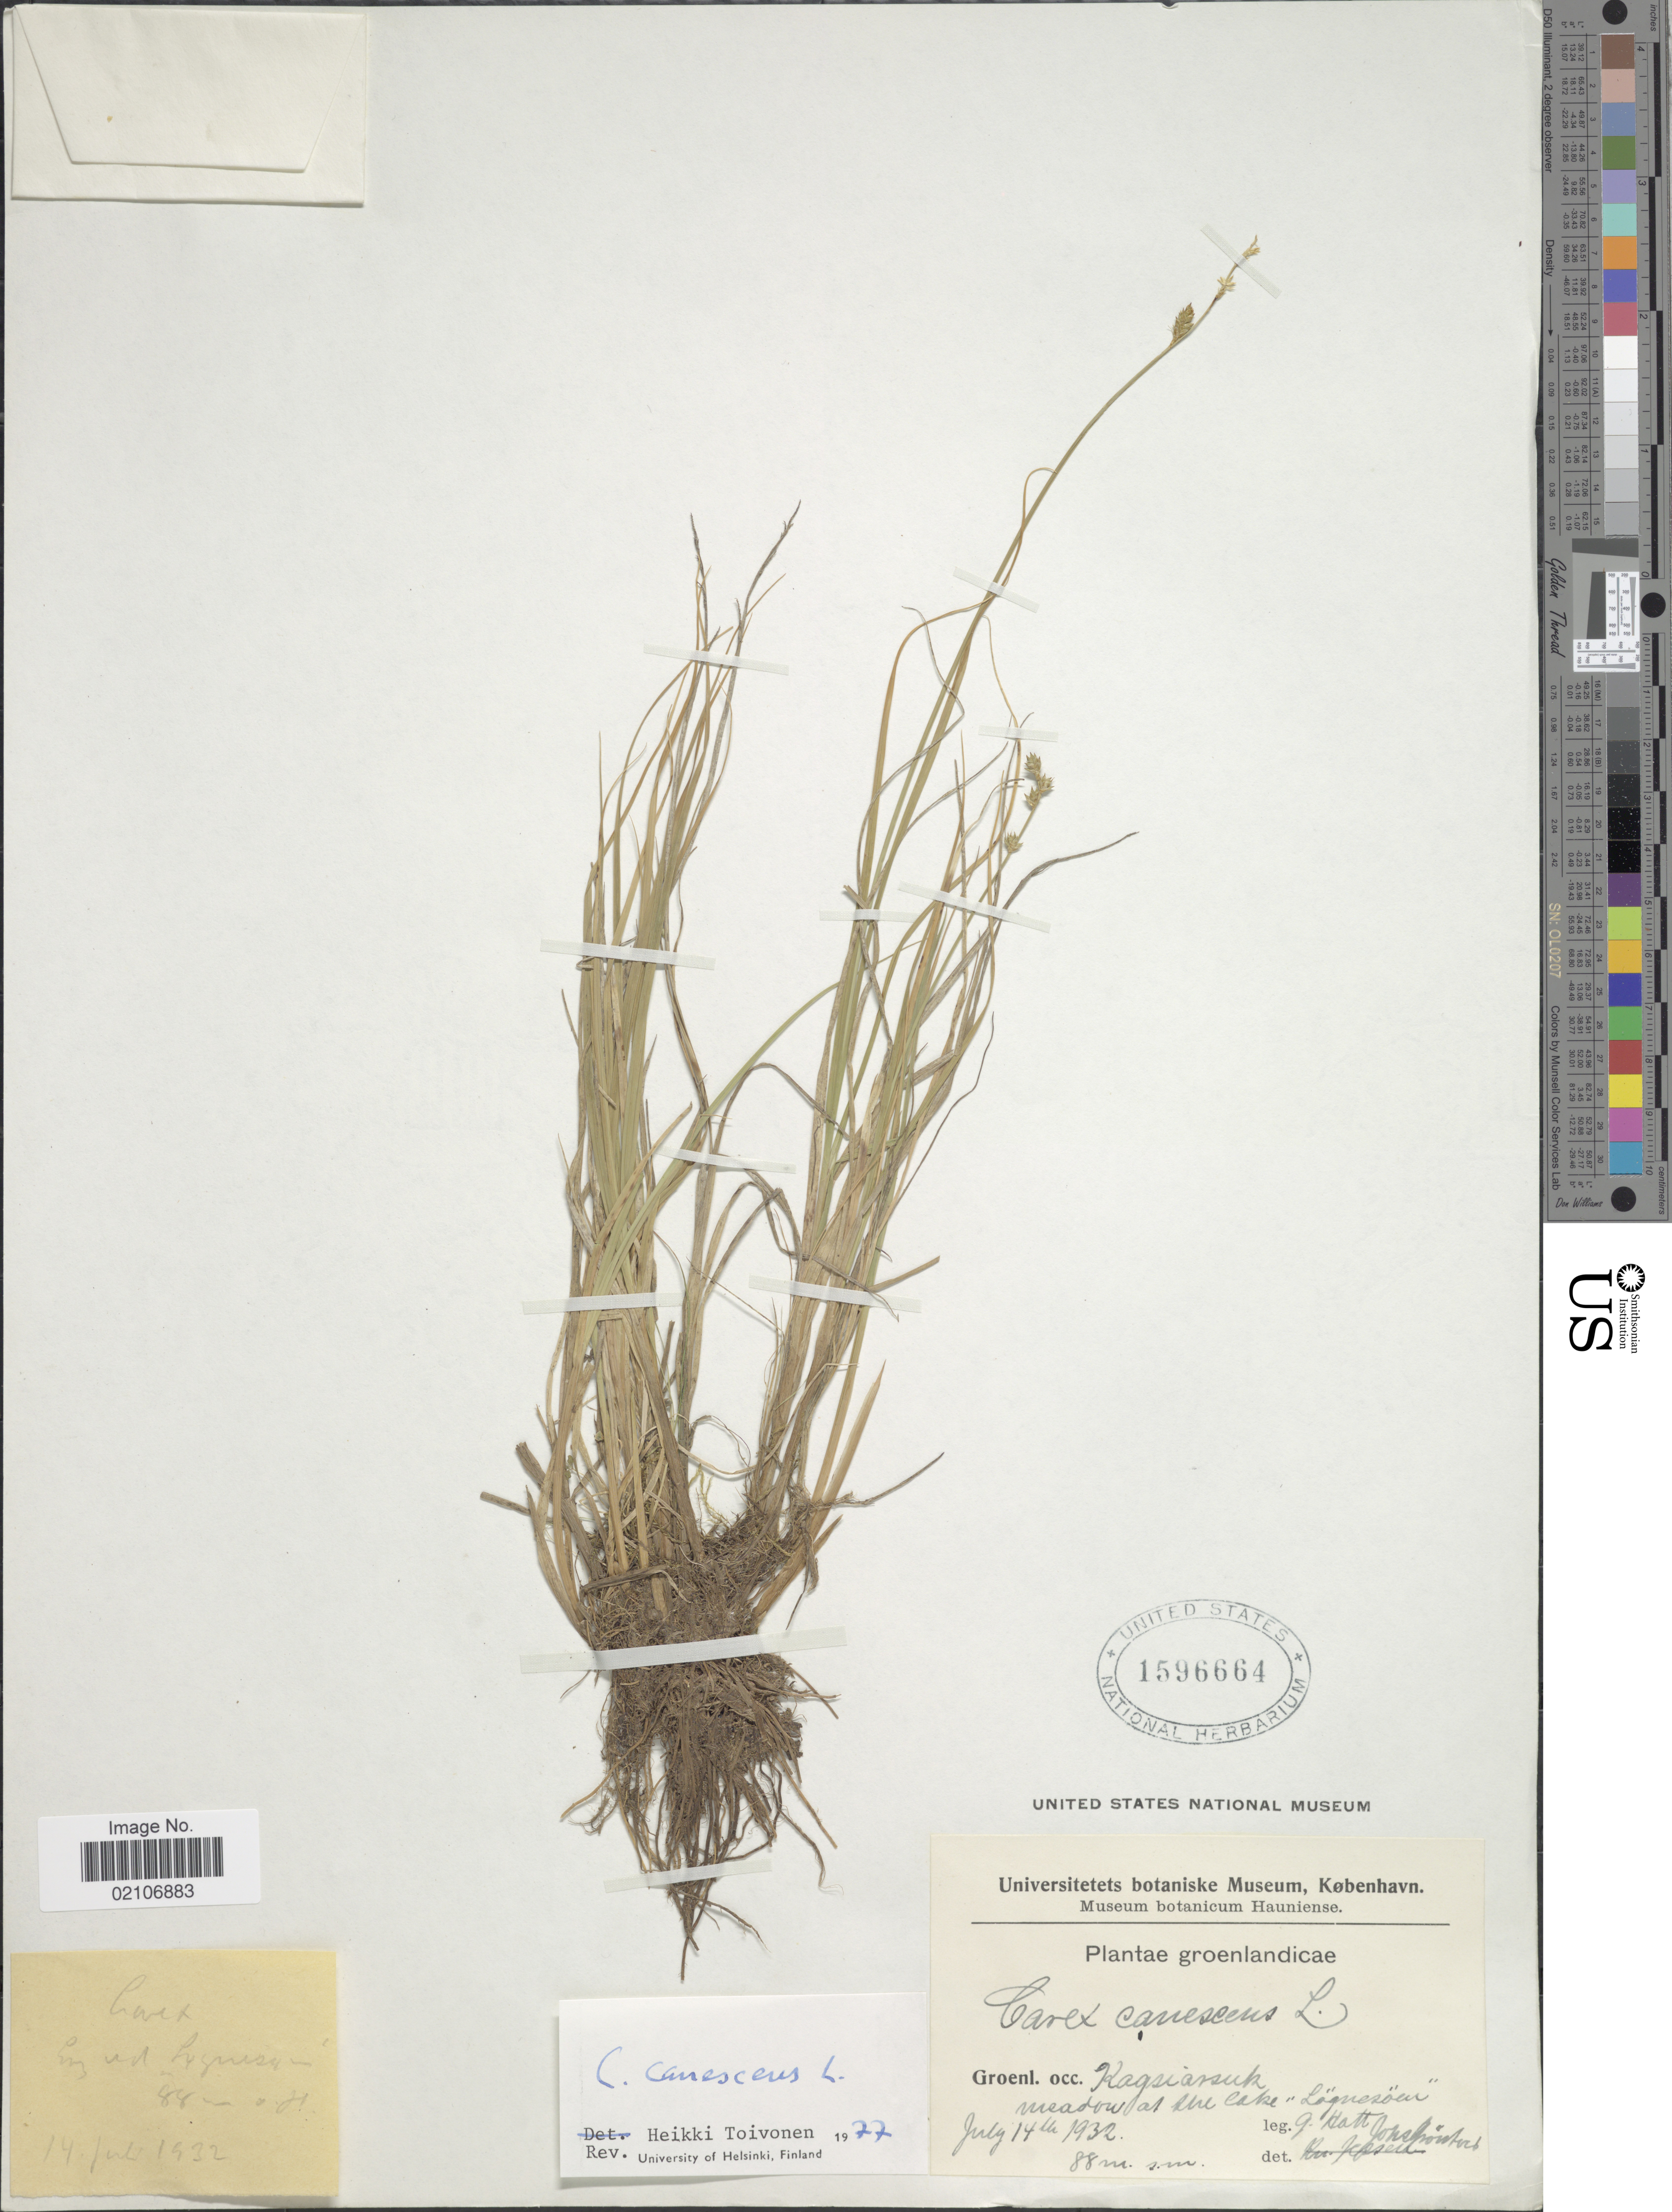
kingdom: Plantae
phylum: Tracheophyta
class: Liliopsida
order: Poales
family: Cyperaceae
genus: Carex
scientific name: Carex canescens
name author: L.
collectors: G. Hatt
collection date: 1932-07-14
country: Greenland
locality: Groenl. occ. Kagsiarsuk, meadow at the lake "Lagnesour" [interpreted].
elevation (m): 88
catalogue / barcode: US 1596664